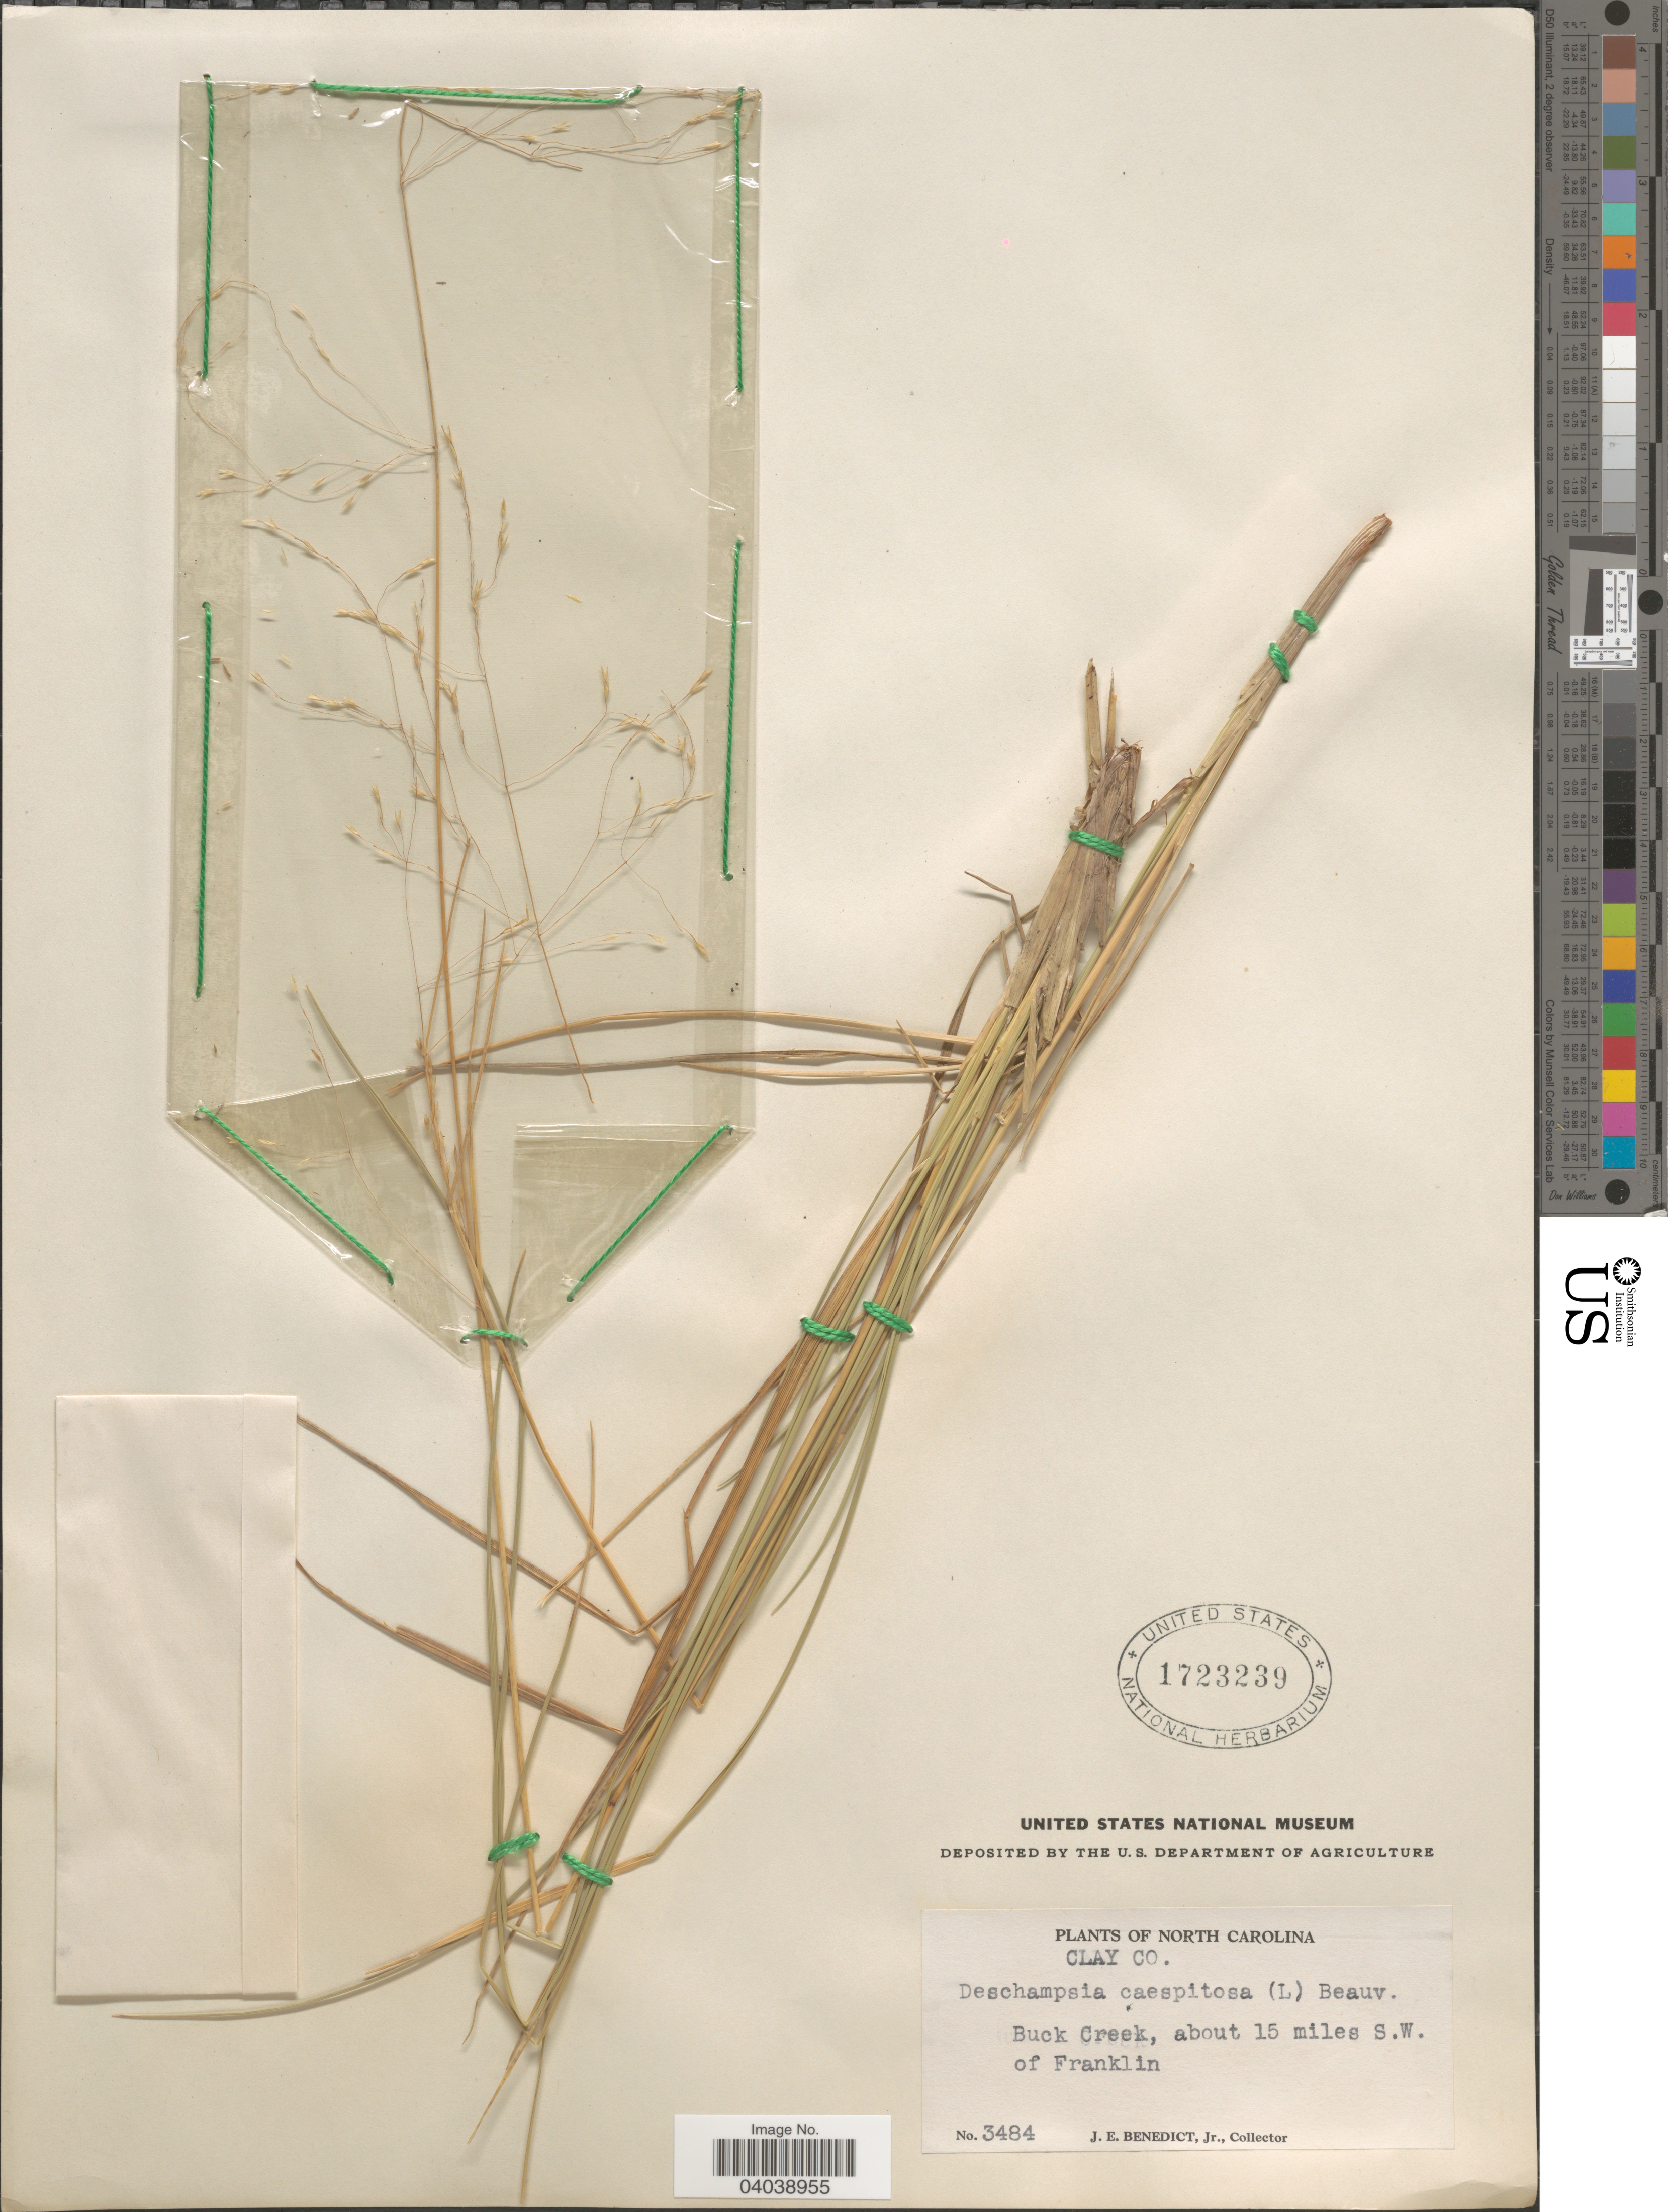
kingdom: Plantae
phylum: Tracheophyta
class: Liliopsida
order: Poales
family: Poaceae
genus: Deschampsia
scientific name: Deschampsia cespitosa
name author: (L.) P. Beauv.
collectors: J. Benedict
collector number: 3484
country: United States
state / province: North Carolina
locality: Clay Co. Buck Creek, about 15 iles S.W. of Franklin.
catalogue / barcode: US 1723239